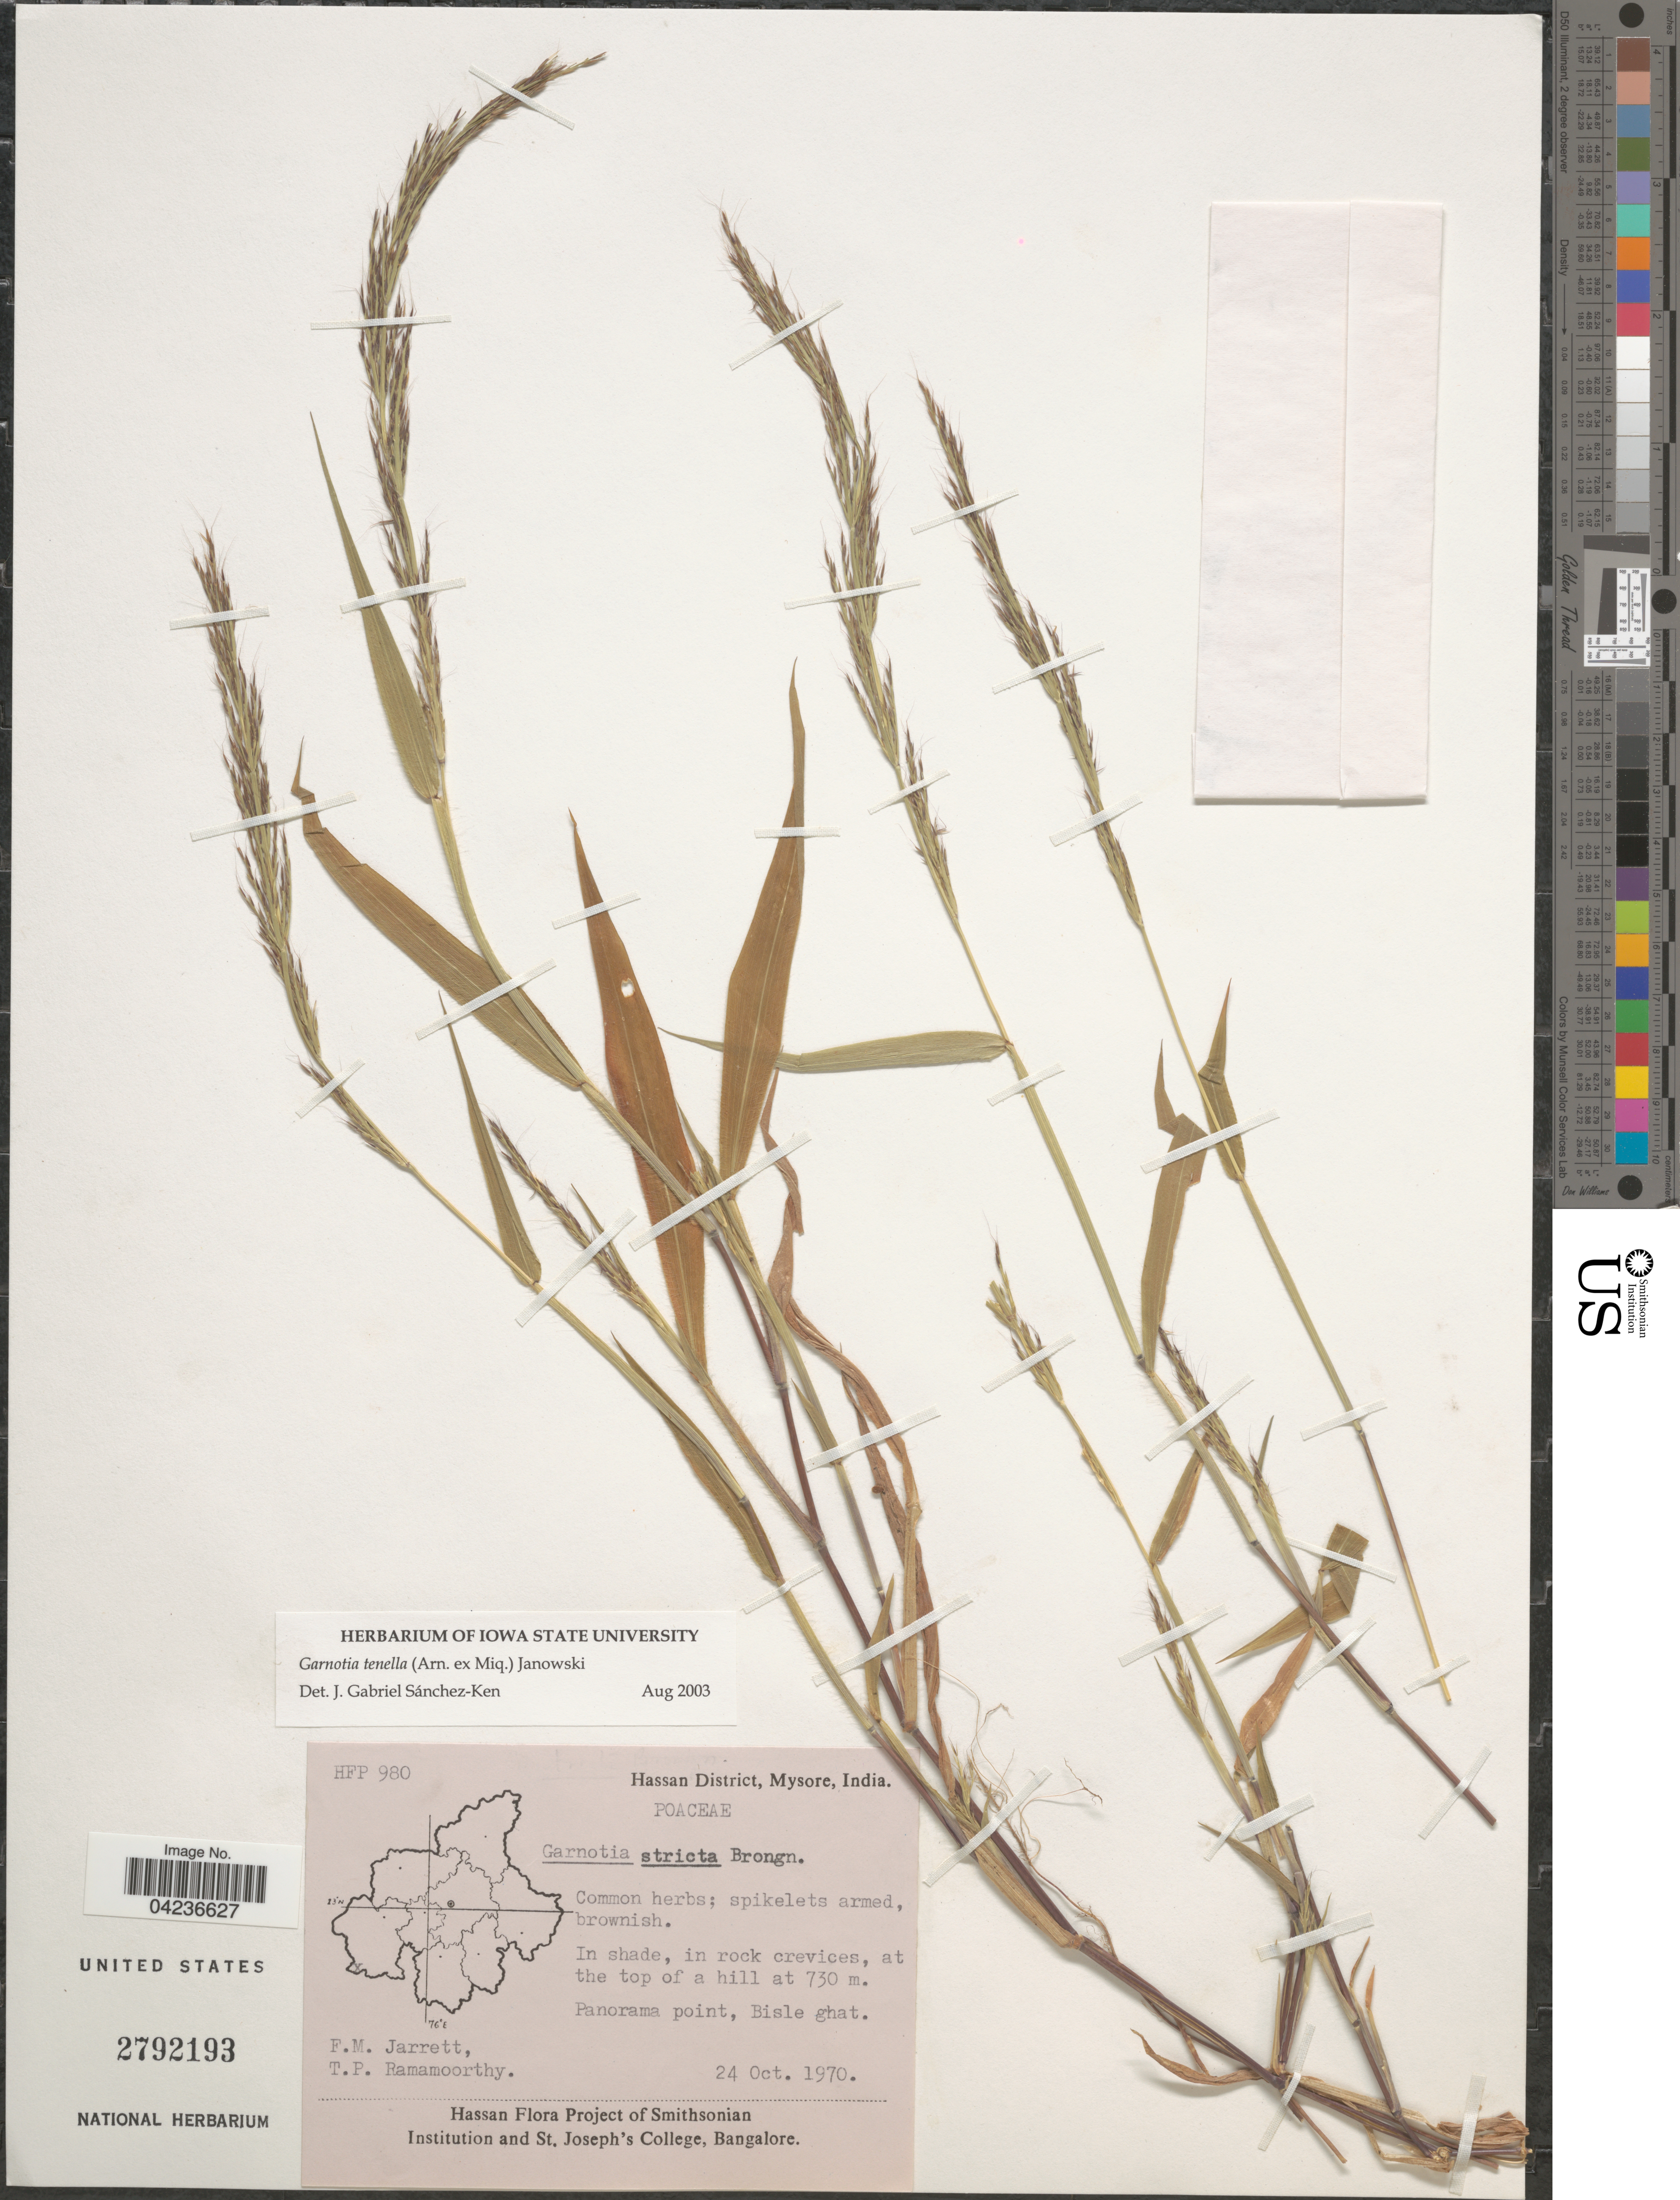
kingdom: Plantae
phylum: Tracheophyta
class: Liliopsida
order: Poales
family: Poaceae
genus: Garnotia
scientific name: Garnotia tenella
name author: (Arn. ex Miq.) Miq.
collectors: F. M. Jarrett & T. P. Ramamoorthy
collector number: HFP980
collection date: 1970-10-24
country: India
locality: Hassan District, Mysore. Panorama point, Bisle ghat.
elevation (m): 730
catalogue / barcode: US 2792193